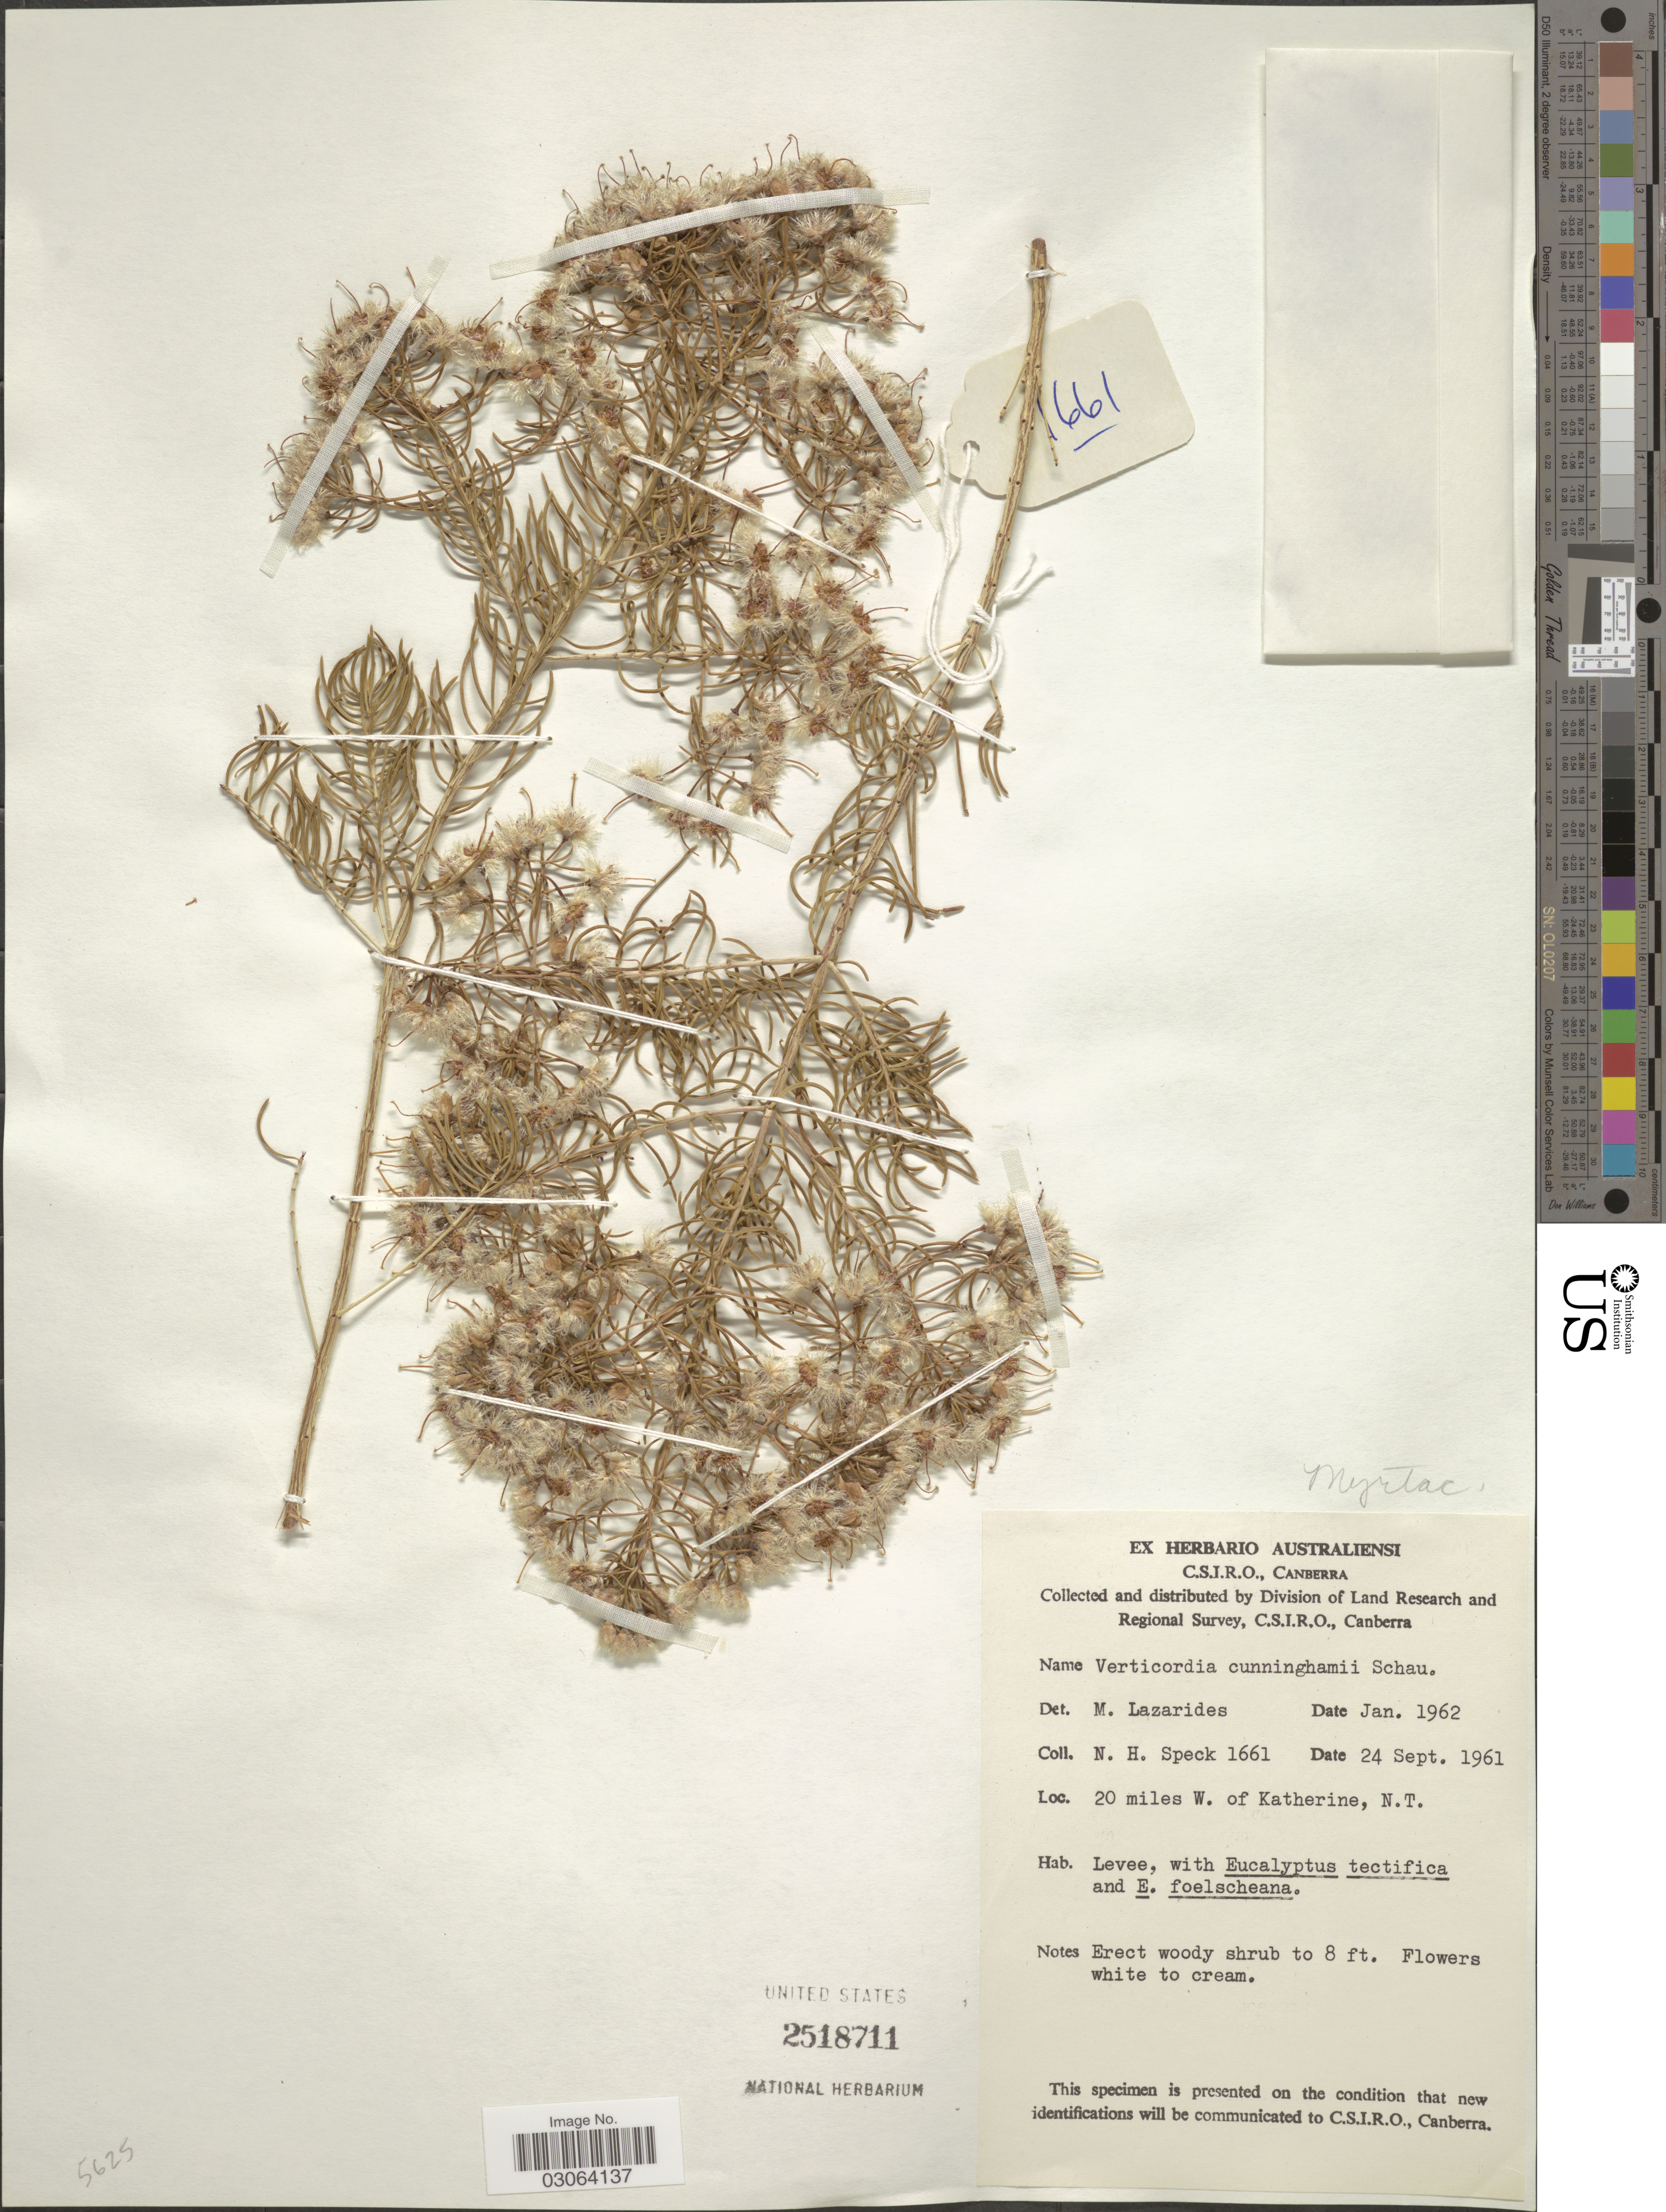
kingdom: Plantae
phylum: Tracheophyta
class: Magnoliopsida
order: Myrtales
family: Myrtaceae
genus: Verticordia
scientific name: Verticordia cunninghamii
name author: Schauer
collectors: N. Speck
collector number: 1661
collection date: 1961-09-24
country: Australia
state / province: Northern Territory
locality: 20 miles W. of Katherine, N.T.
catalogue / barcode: US 2518711